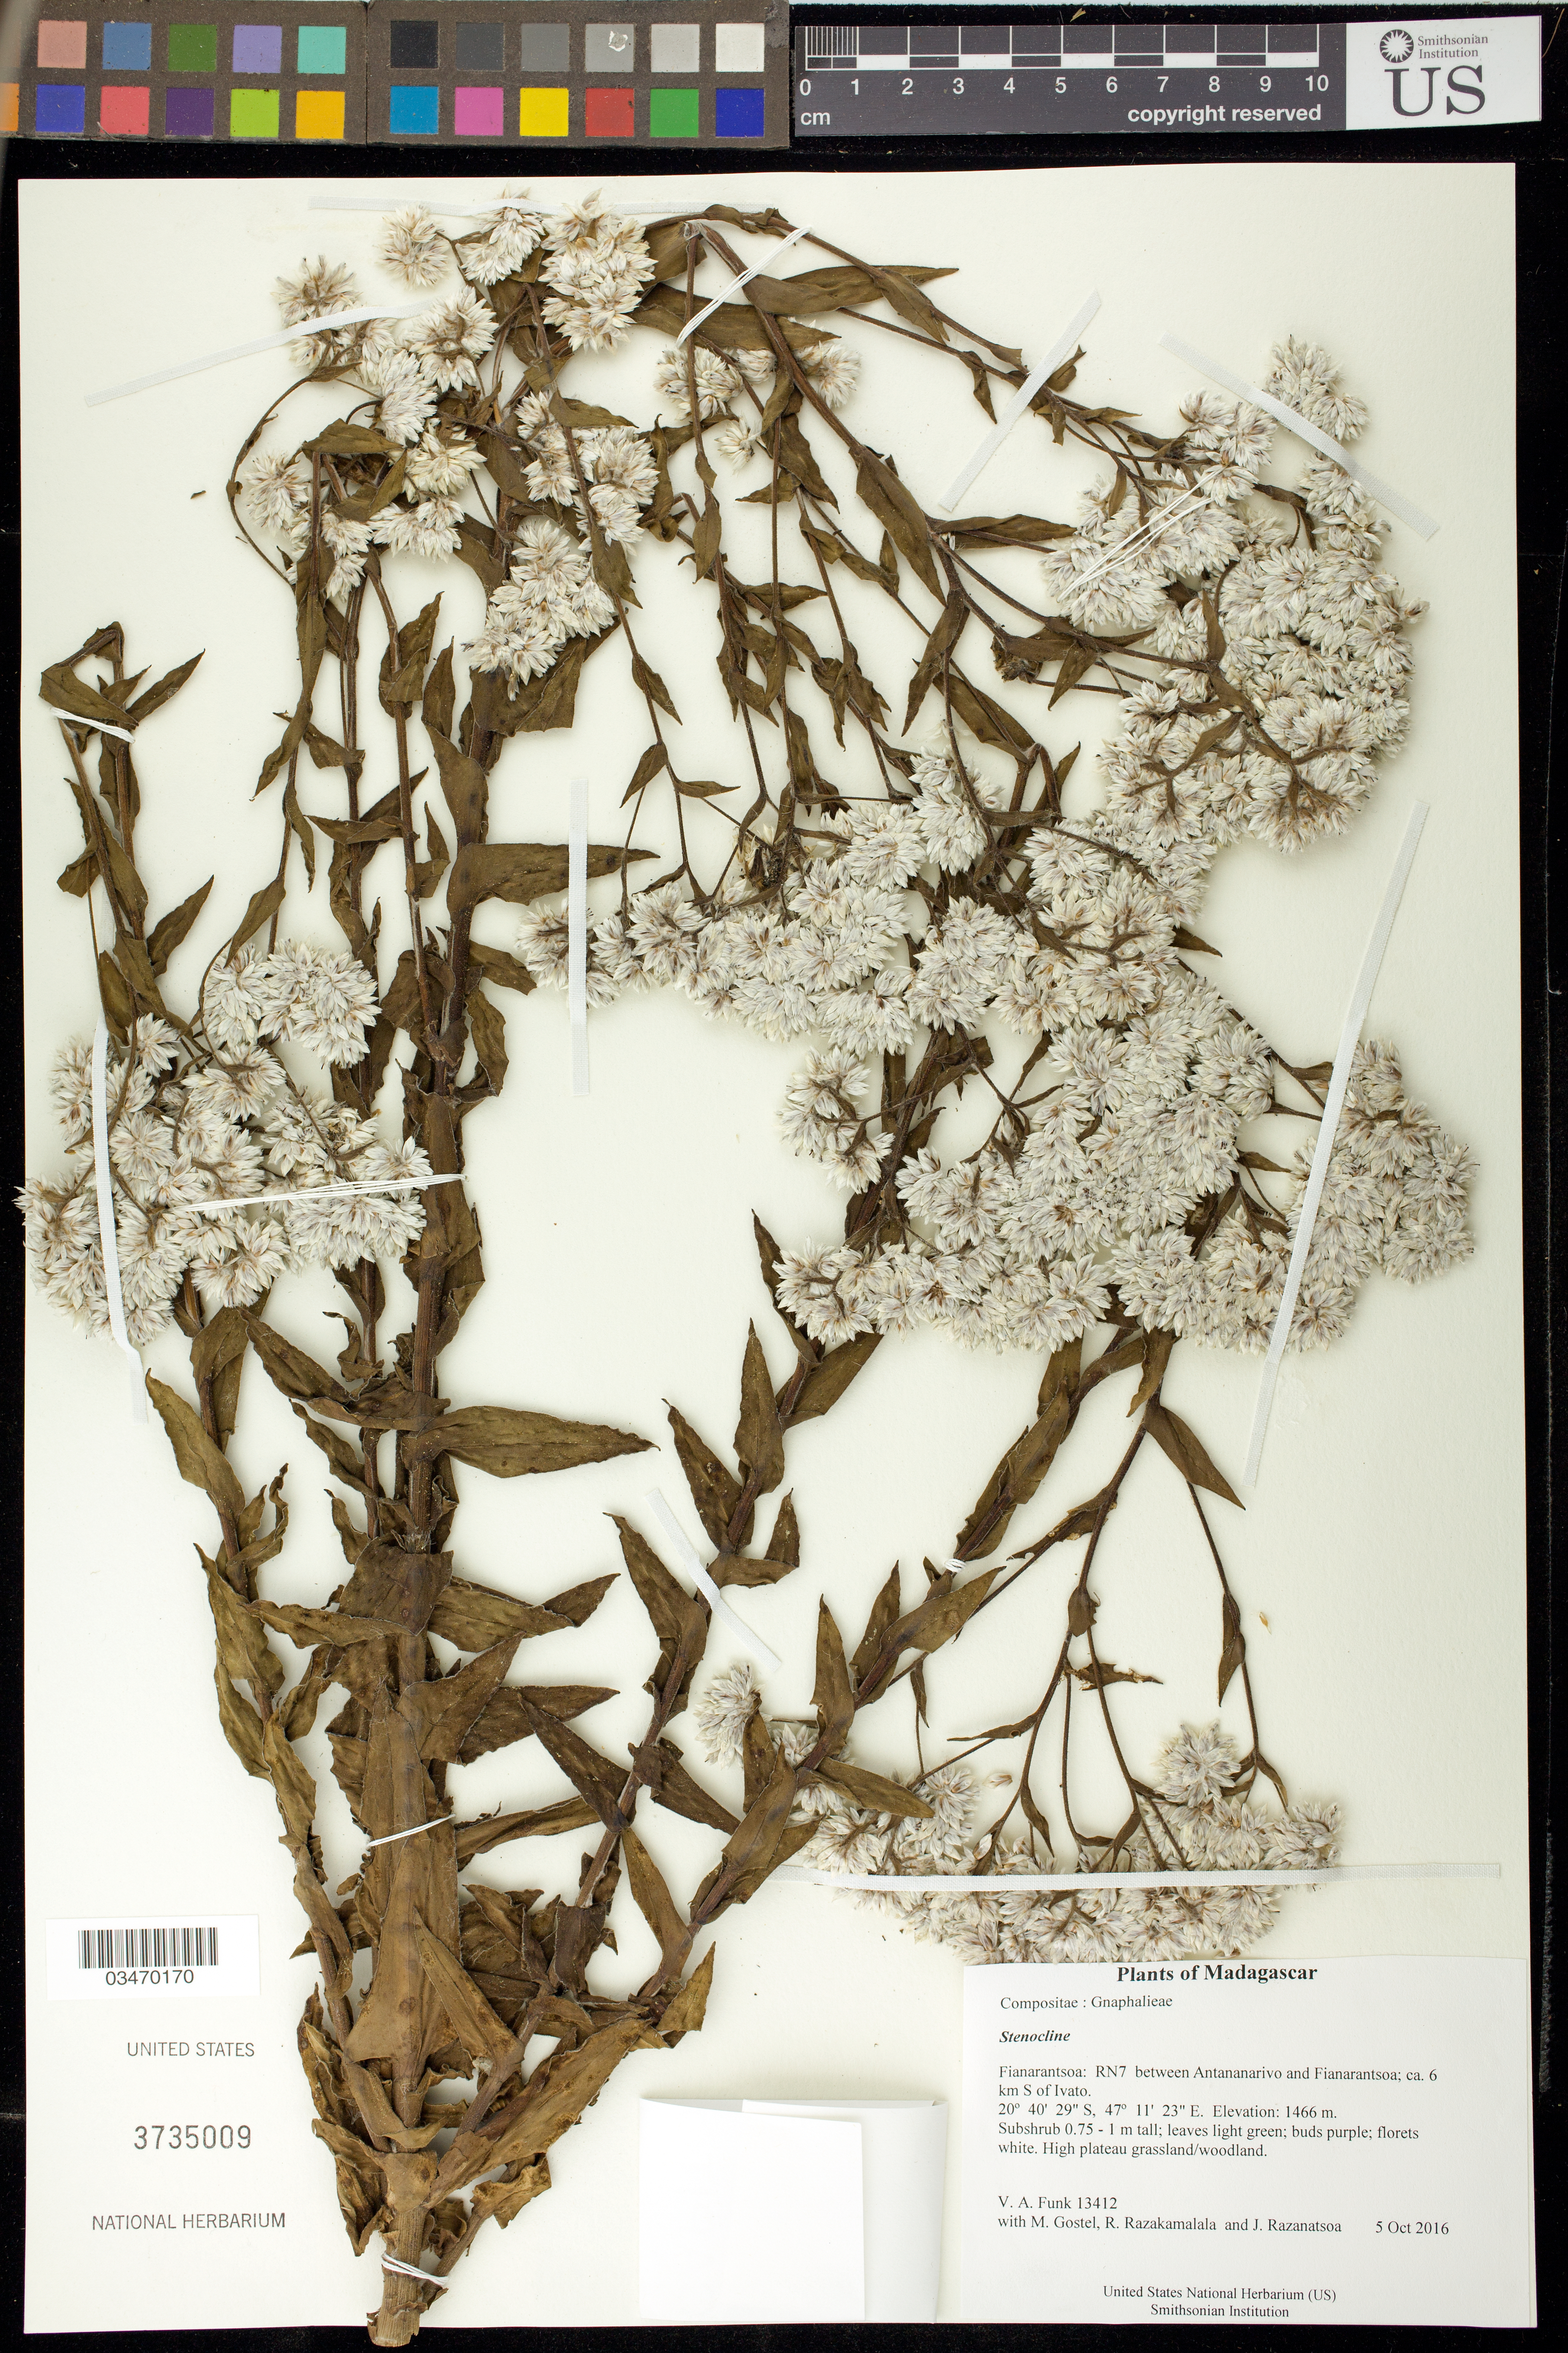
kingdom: Plantae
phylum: Tracheophyta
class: Magnoliopsida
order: Asterales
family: Asteraceae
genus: Stenocline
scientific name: Stenocline sp.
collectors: M. R. Gostel, R. Razakamalala & J. Razanatsoa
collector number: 13412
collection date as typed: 5 Oct 2016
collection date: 2016-10-05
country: Madagascar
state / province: Amoron'i Mania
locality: RN7 between Antananarivo and Fianarantsoa; ca. 6 km S of Ivato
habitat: High plateau grassland/woodland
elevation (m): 1466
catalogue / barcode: US 3735009